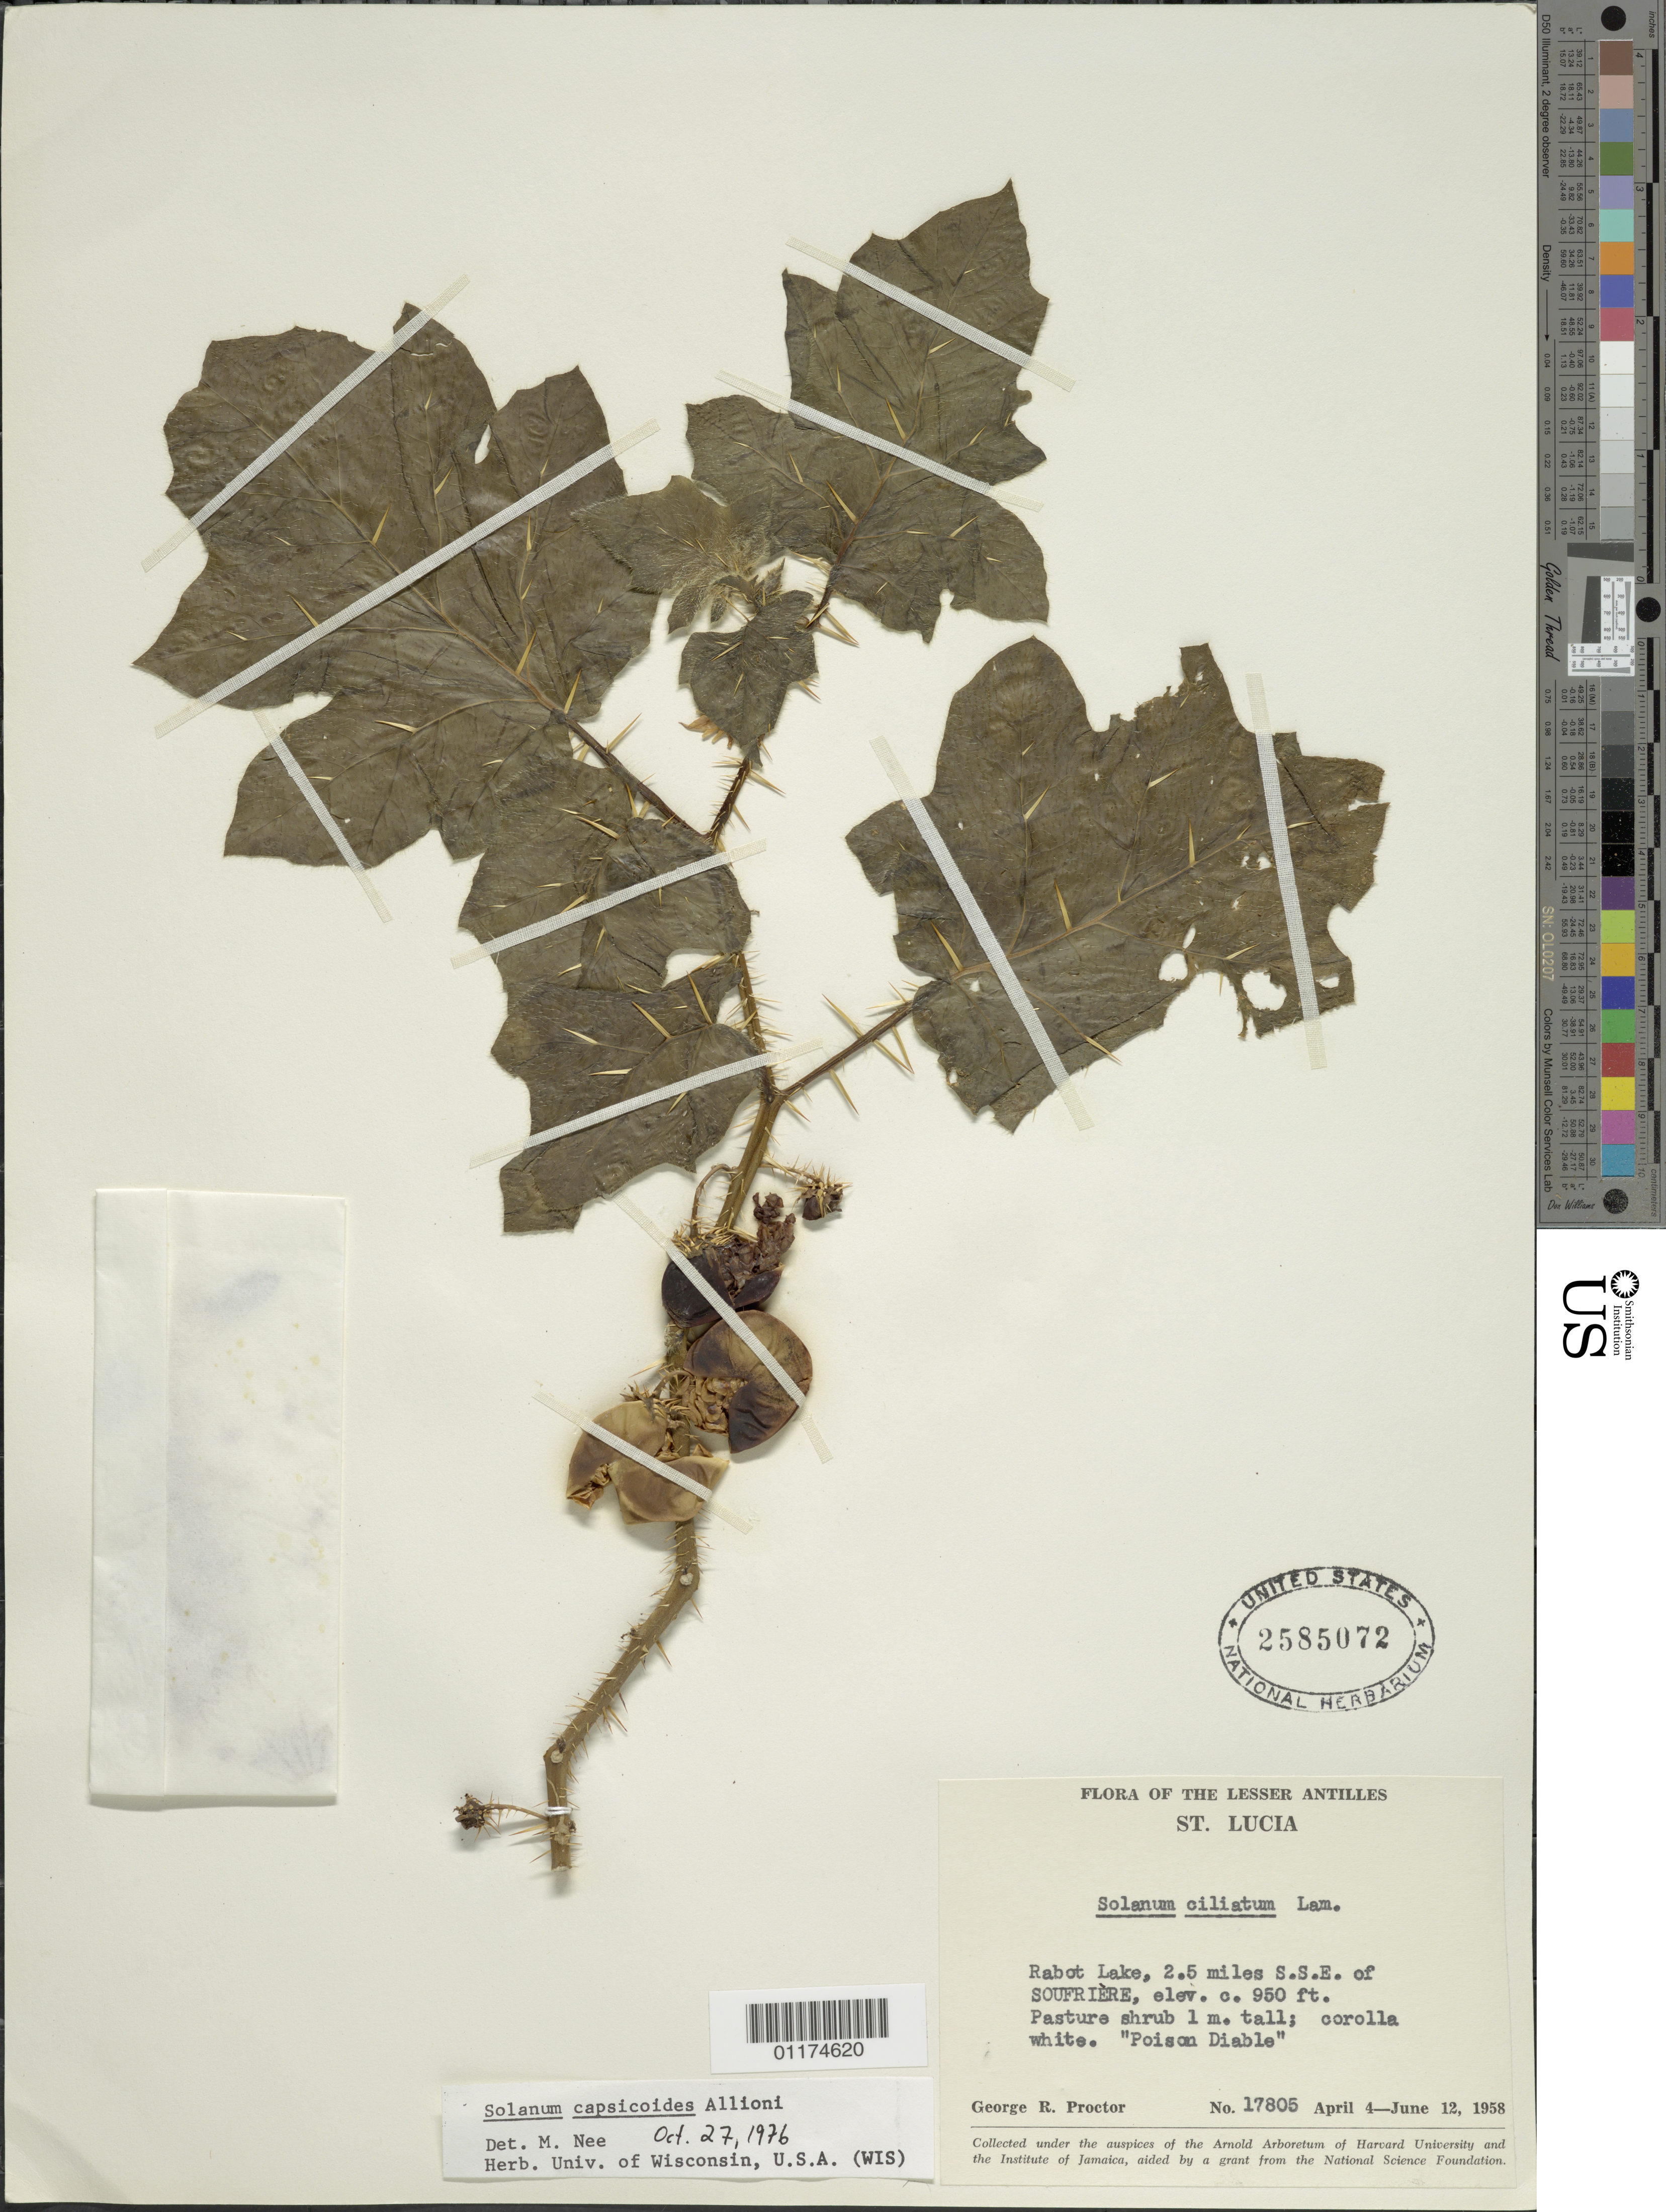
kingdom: Plantae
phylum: Tracheophyta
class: Magnoliopsida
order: Solanales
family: Solanaceae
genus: Solanum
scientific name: Solanum capsicoides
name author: All.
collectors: G. R. Proctor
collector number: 17805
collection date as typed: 04 Apr 1958 to 14 Jun 1958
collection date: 1958-04-04/1958-06-14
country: St. Vincent - Grenadines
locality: Rabot Lake, 2.5 miles S.S.E. of SOUFRIERE,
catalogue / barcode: US 2585072